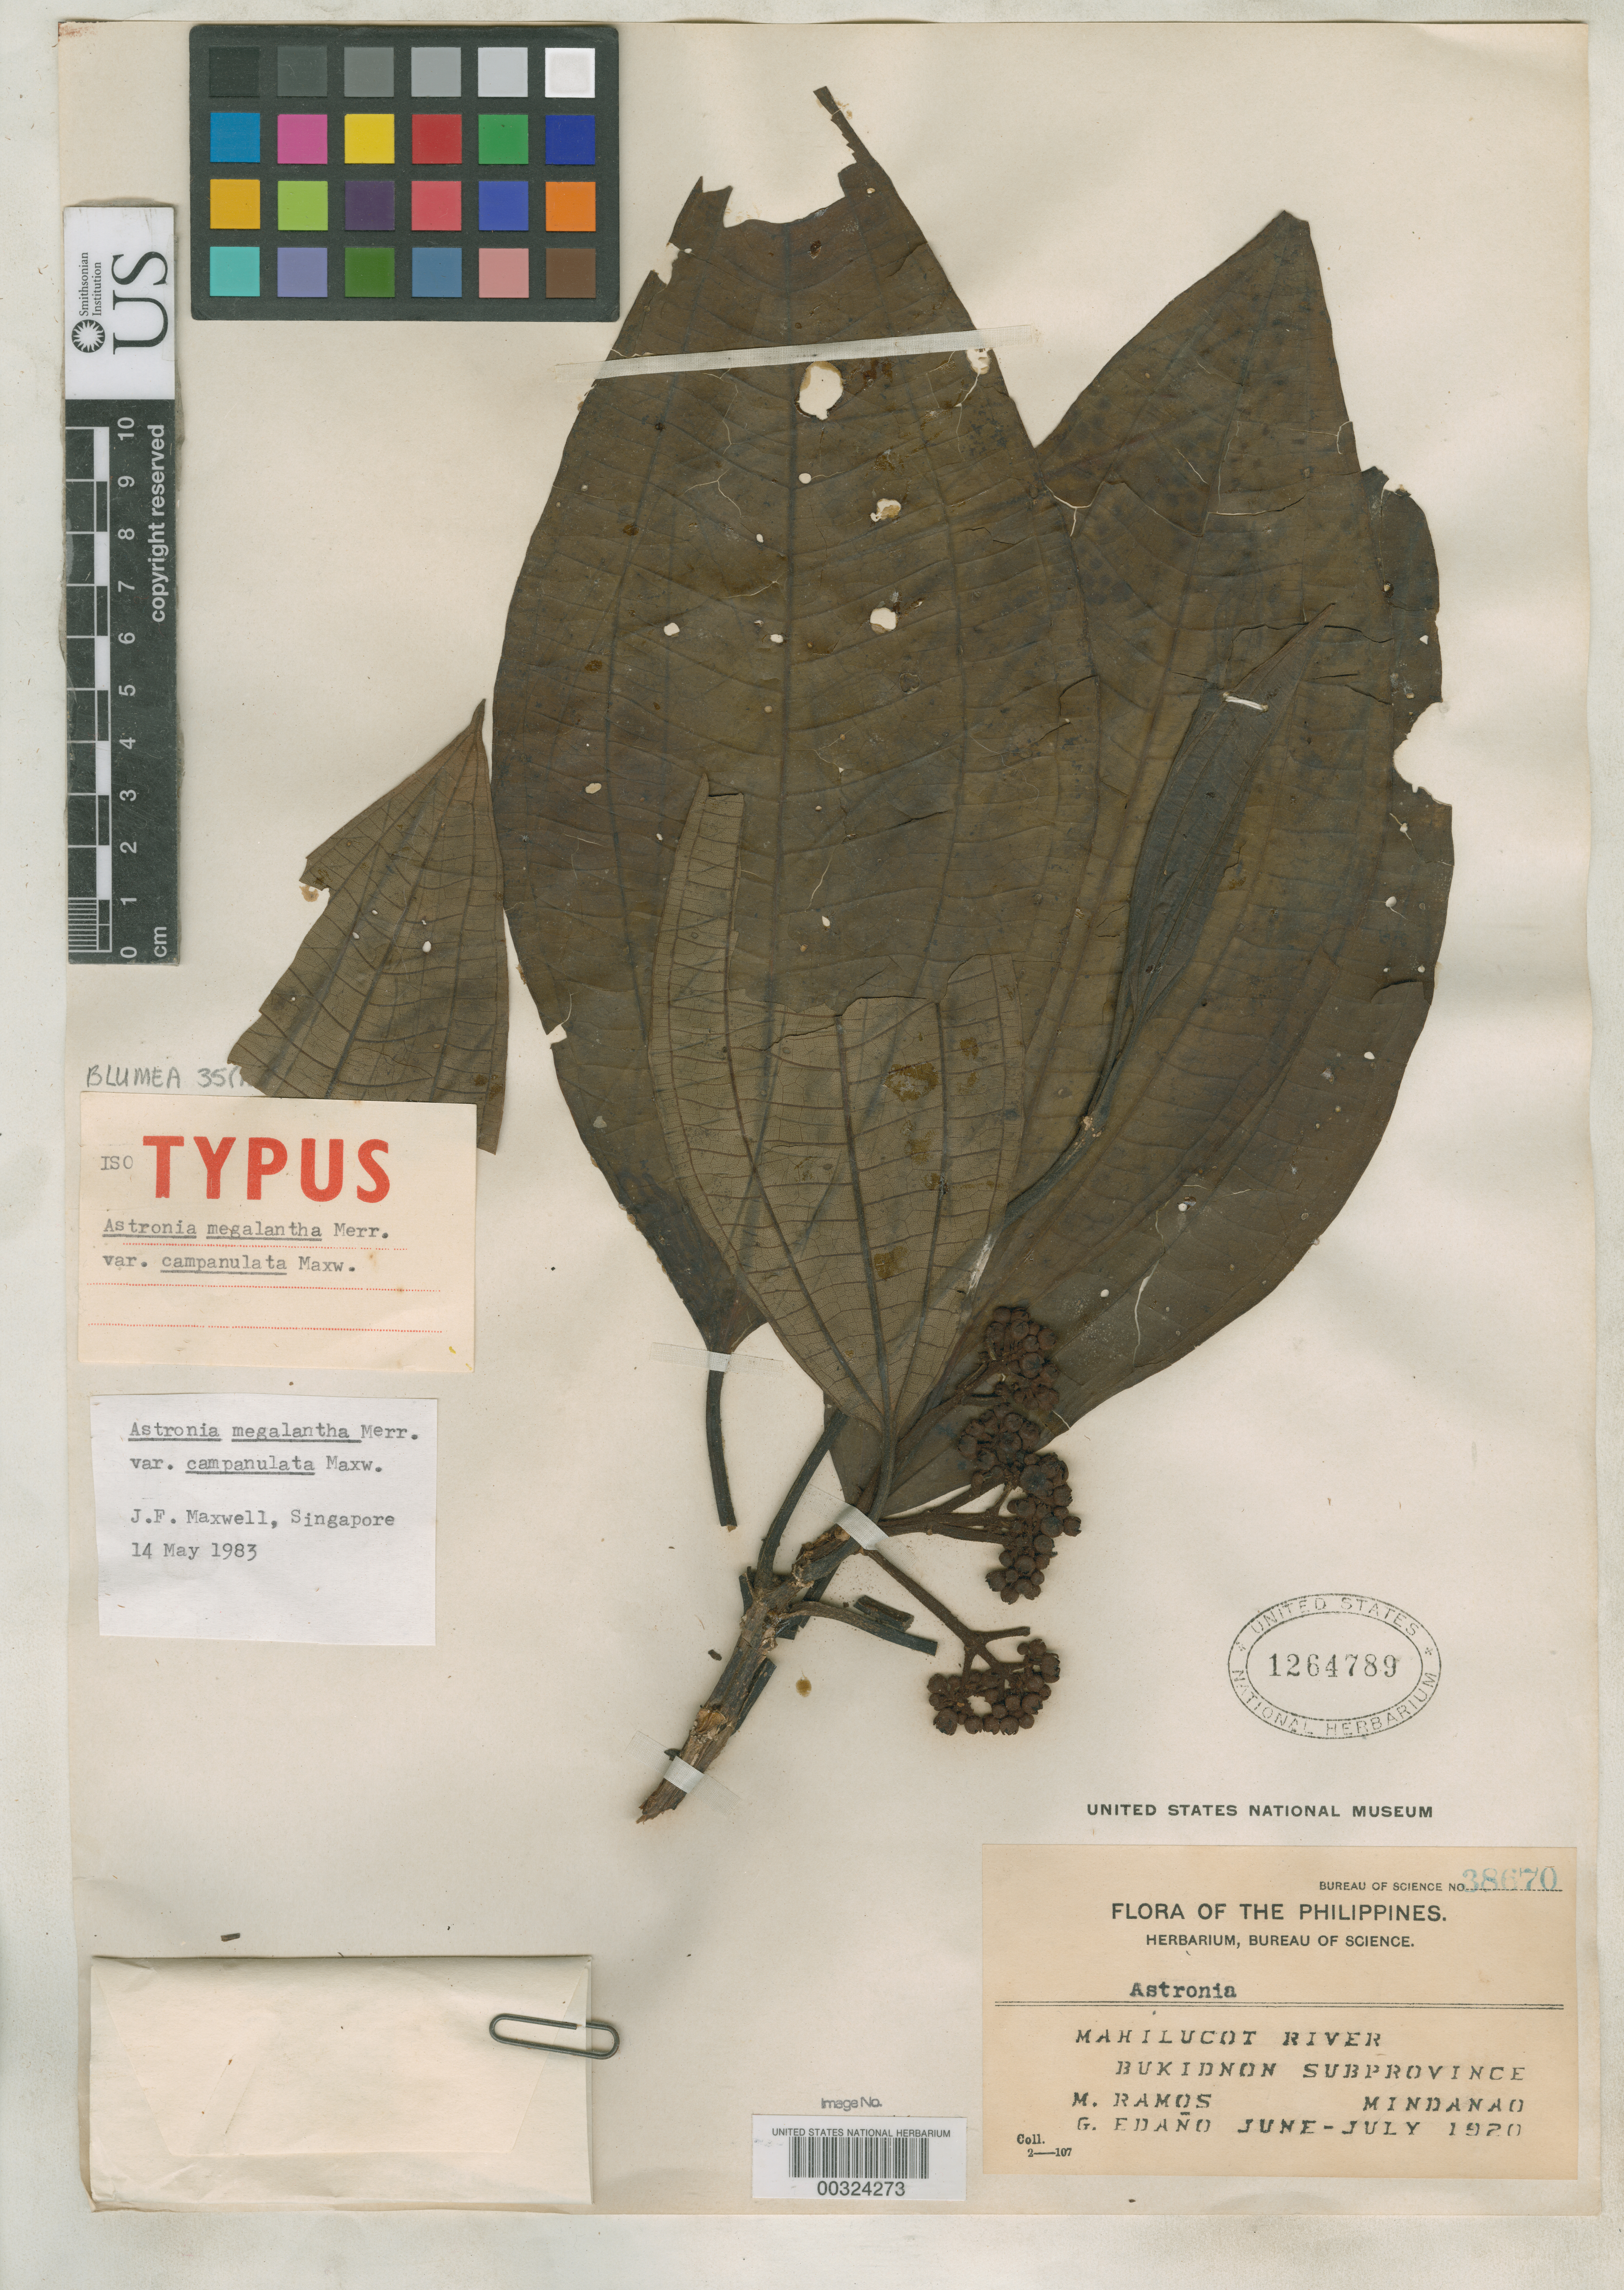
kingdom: Plantae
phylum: Tracheophyta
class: Magnoliopsida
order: Myrtales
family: Melastomataceae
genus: Astronia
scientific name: Astronia megalantha var. campanulata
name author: J.F. Maxwell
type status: Isotype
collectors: M. Ramos & G. E. Edaño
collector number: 38670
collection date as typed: Jun 1920 to -- Jul 1920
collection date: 1920-06/1920-07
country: Philippines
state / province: Northern Mindanao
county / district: Bukidnon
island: Mindanao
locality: Mahilucot River.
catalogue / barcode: US 1264789